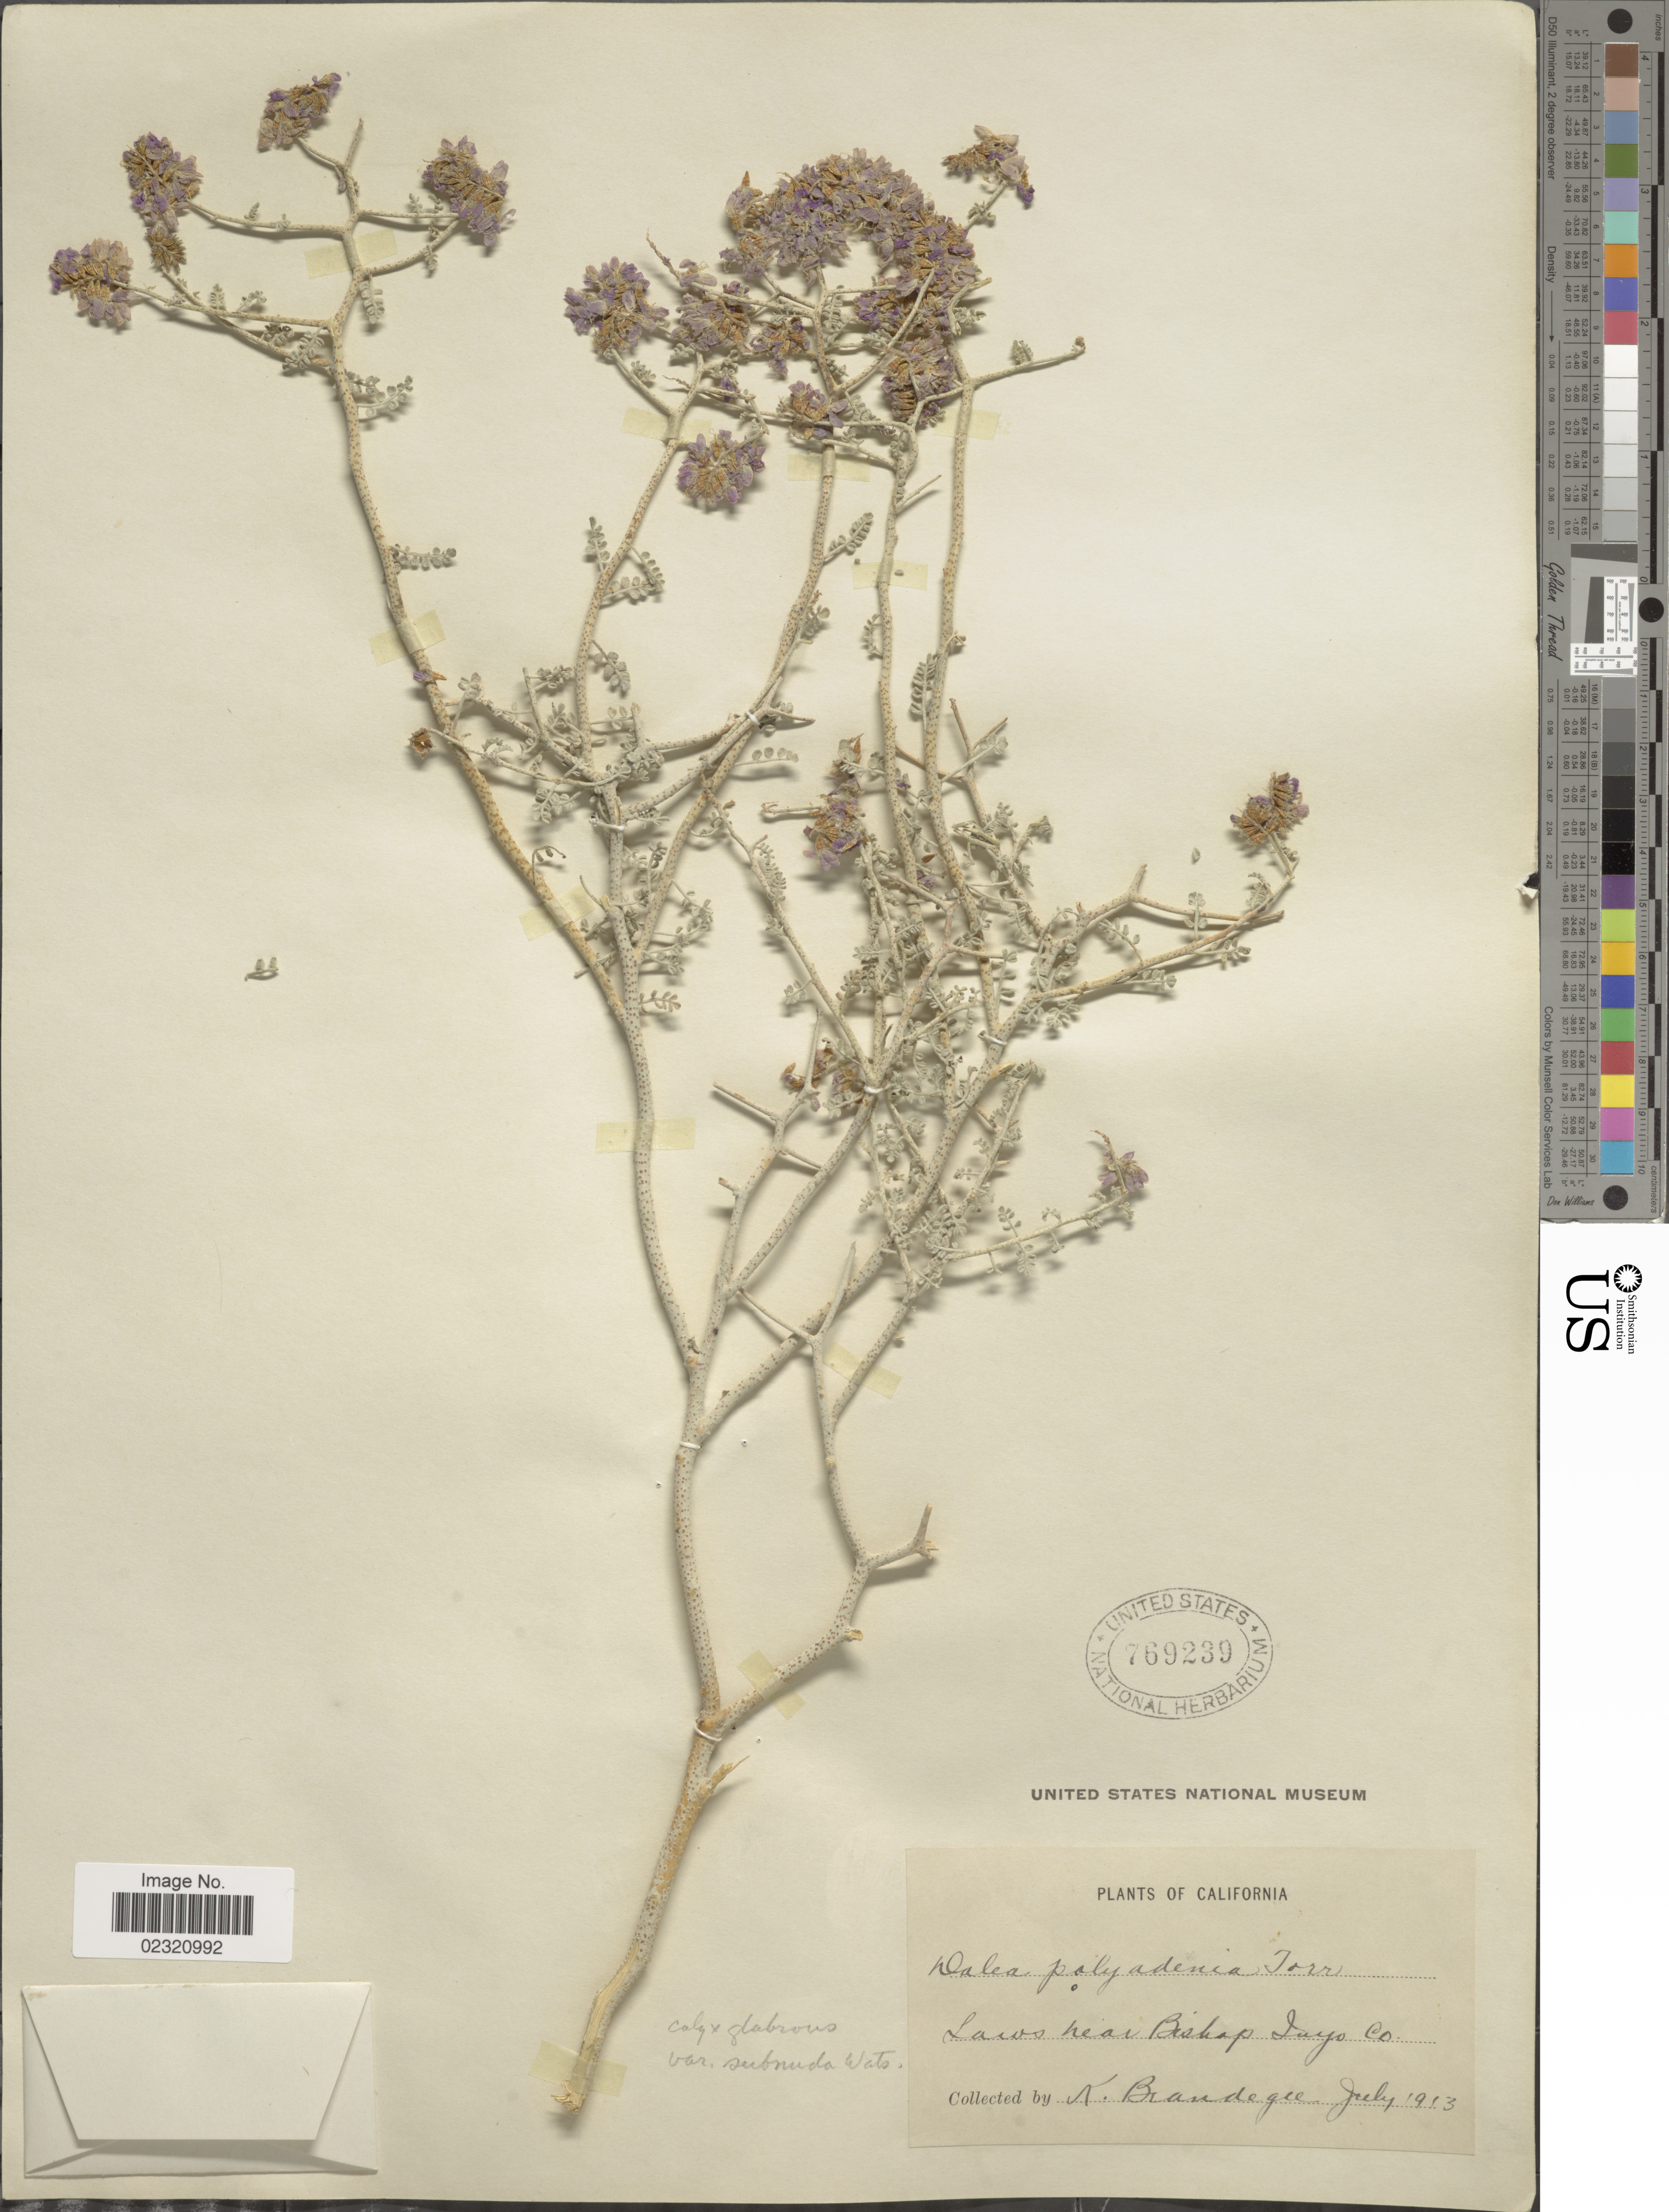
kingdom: Plantae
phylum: Tracheophyta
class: Magnoliopsida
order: Fabales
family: Fabaceae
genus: Psorothamnus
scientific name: Psorothamnus polydenius var. polydenius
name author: (Torr.) Rydb.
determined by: Strong, M. T., (US), Smithsonian Institution - National Museum of Natural History (UNITED STATES)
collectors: K. Brandegee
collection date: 1913-07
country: United States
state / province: California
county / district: Inyo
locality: Laws near Bishop Inyo Co.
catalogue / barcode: US 769239